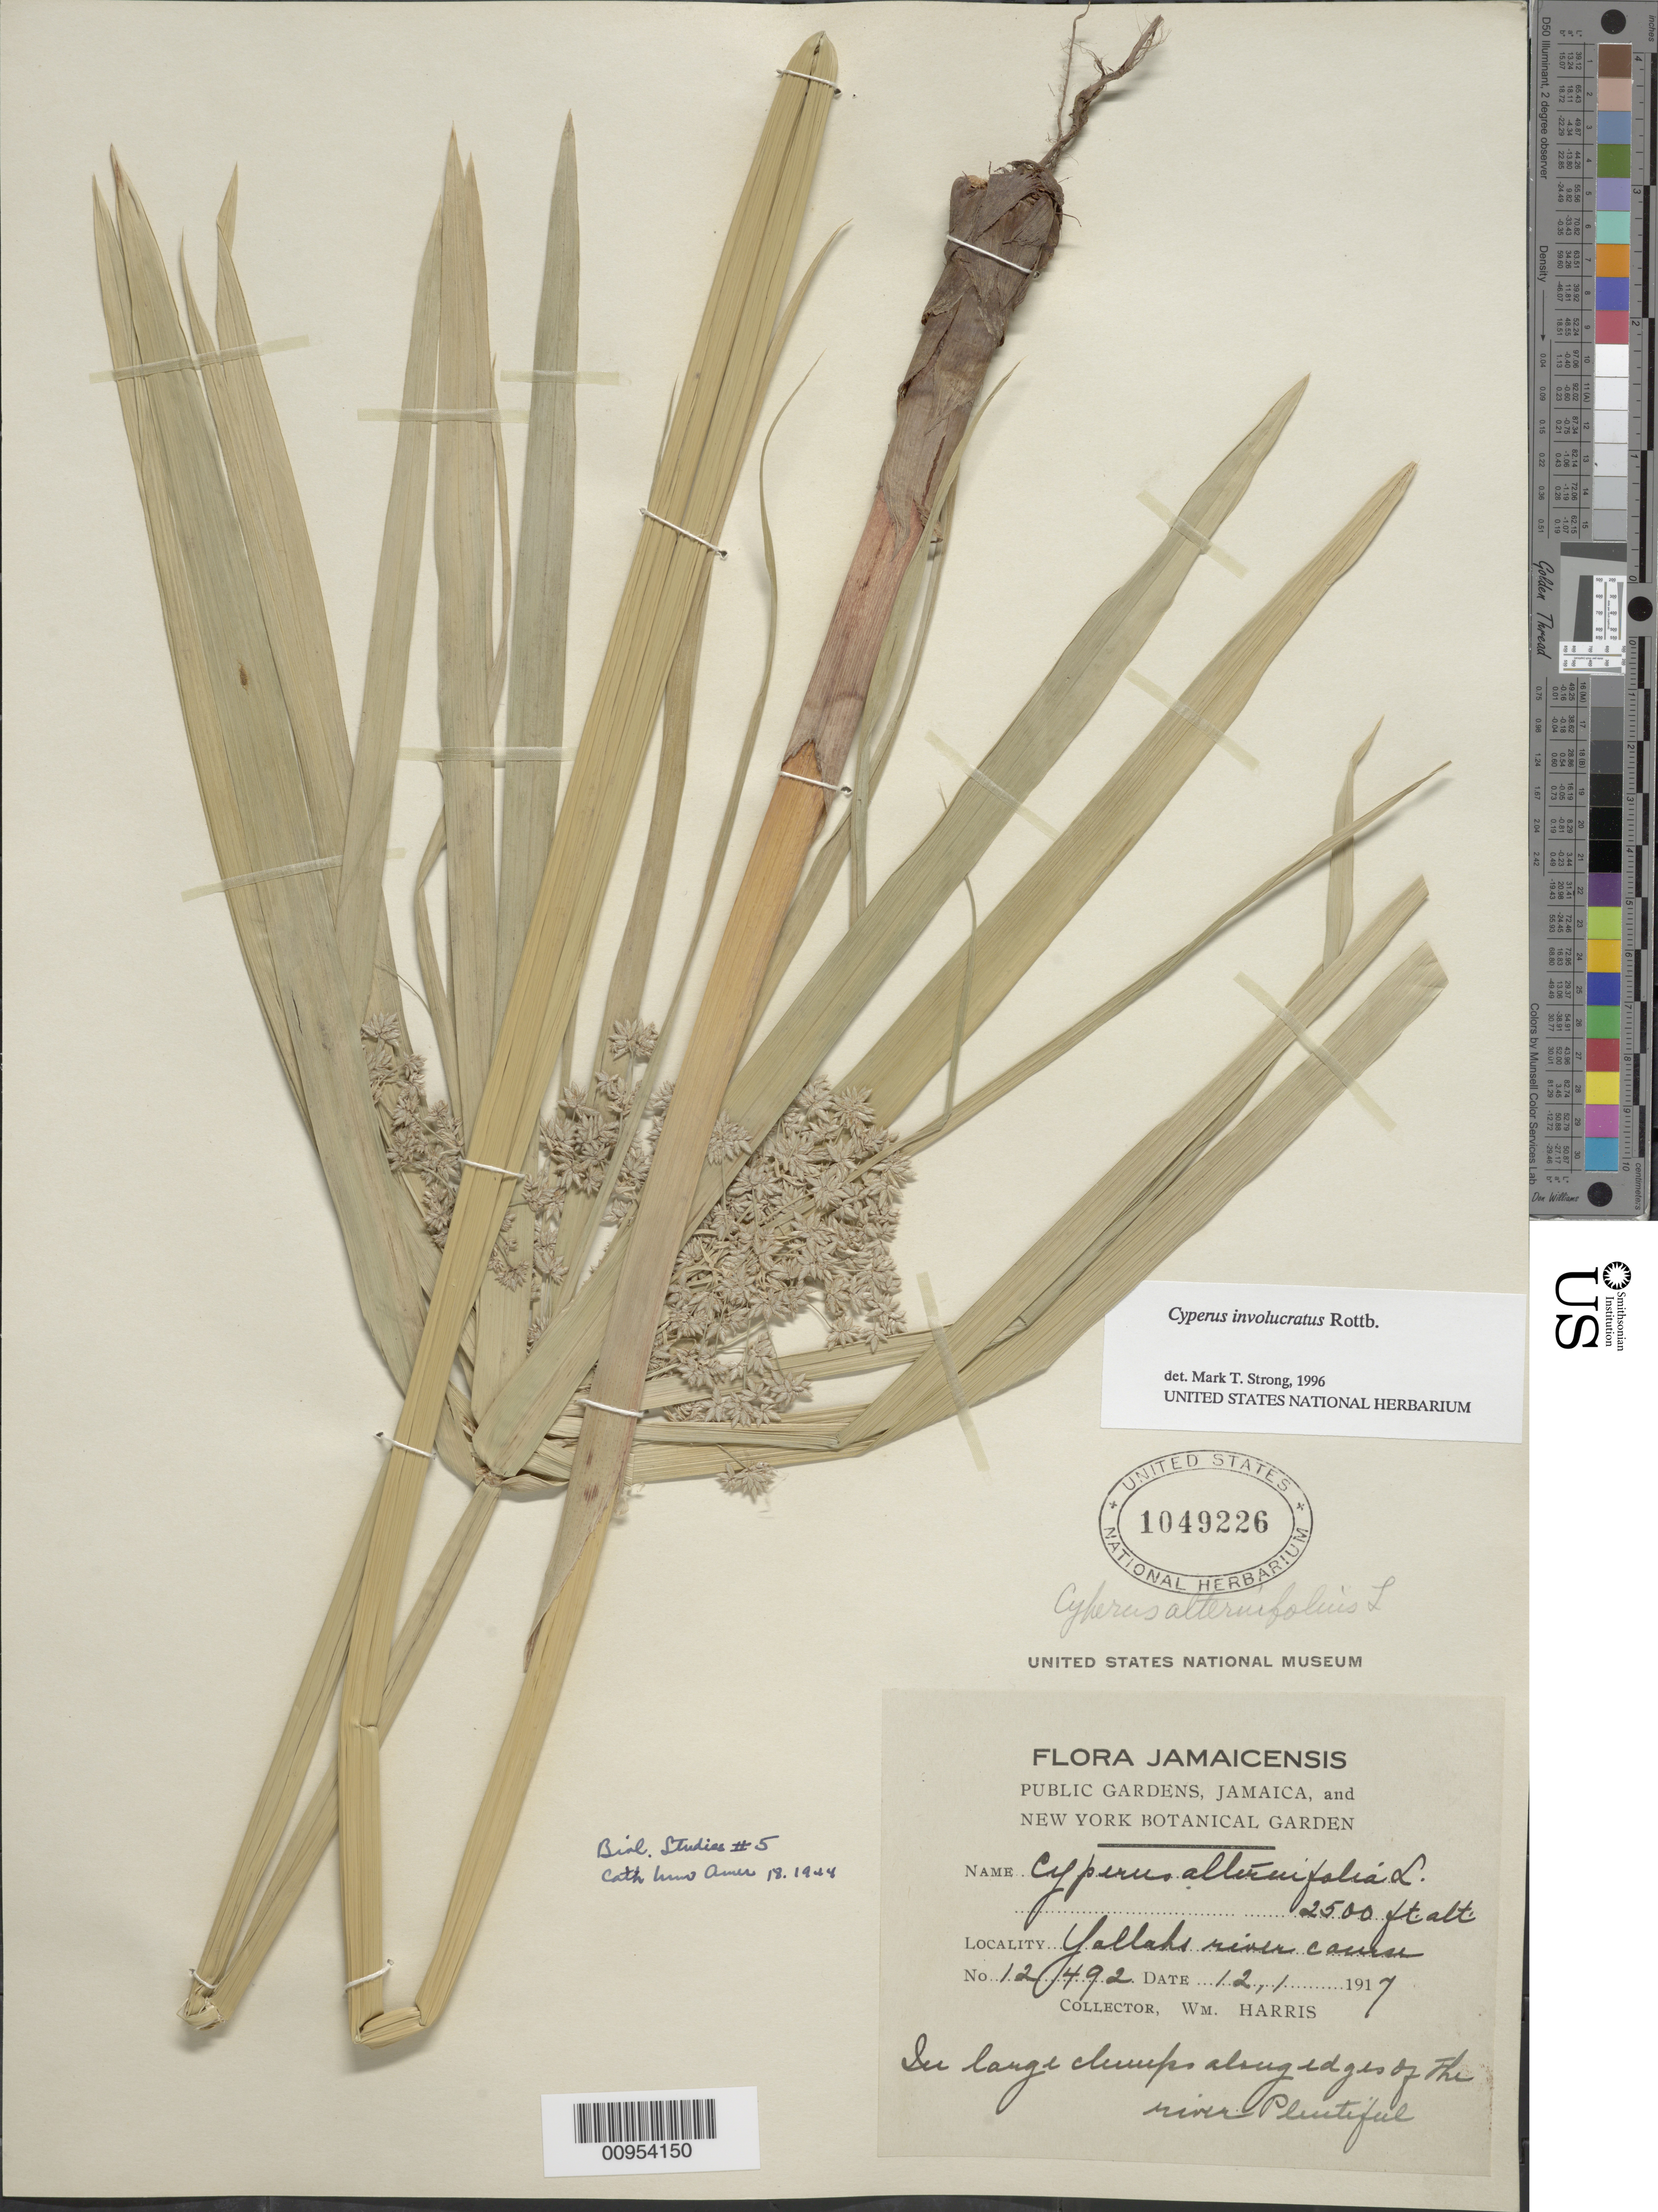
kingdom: Plantae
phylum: Tracheophyta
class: Liliopsida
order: Poales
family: Cyperaceae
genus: Cyperus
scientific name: Cyperus involucratus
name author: Rottb.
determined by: Strong, M. T., (US), Smithsonian Institution - National Museum of Natural History (UNITED STATES)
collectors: W. H. Harris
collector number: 12492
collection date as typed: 12 Jan 1917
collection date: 1917-01-12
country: Jamaica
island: Jamaica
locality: Yallahs River course, along edges of river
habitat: Along edges of the river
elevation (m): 762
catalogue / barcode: US 1049226